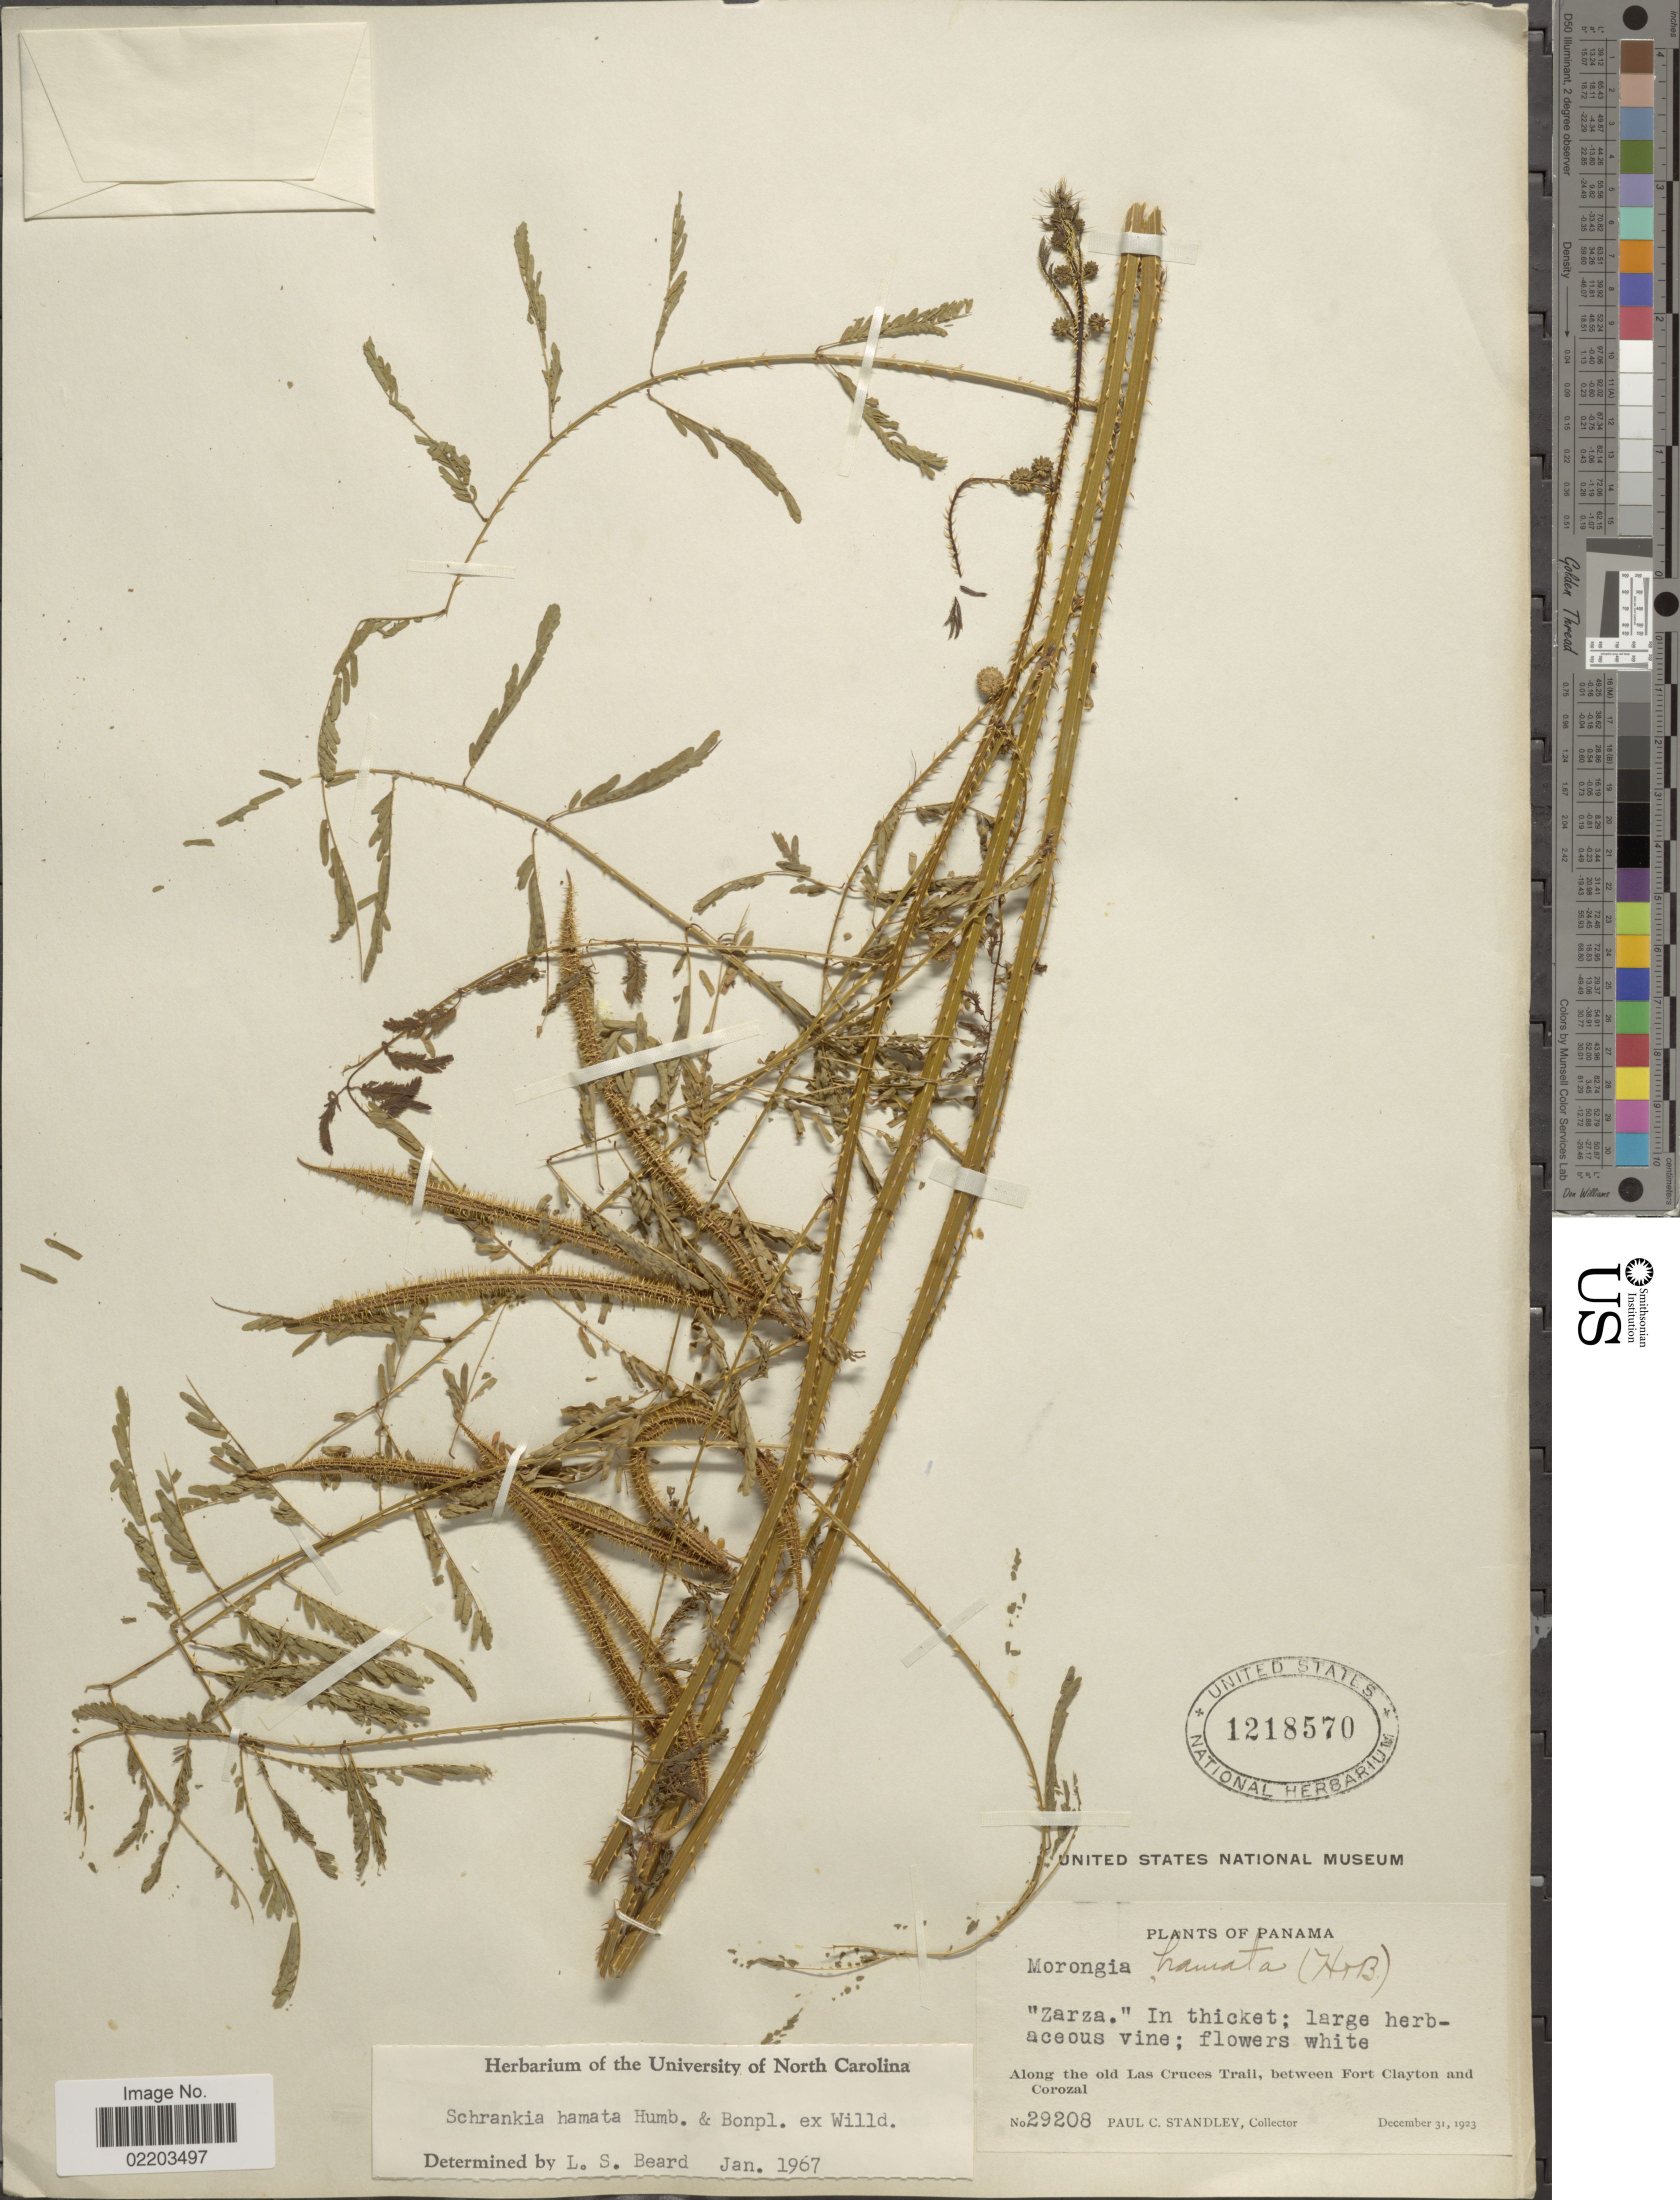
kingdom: Plantae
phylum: Tracheophyta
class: Magnoliopsida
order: Fabales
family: Fabaceae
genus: Mimosa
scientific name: Mimosa tetragona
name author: Poir.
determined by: U.S. National Herbarium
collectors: P. C. Standley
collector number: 29208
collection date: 1923-12-31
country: Panama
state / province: Panamá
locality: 'Zarza' In thicket, Along the old Las Cruces Trail, between Fort Clayton and Corozal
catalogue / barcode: US 1218570